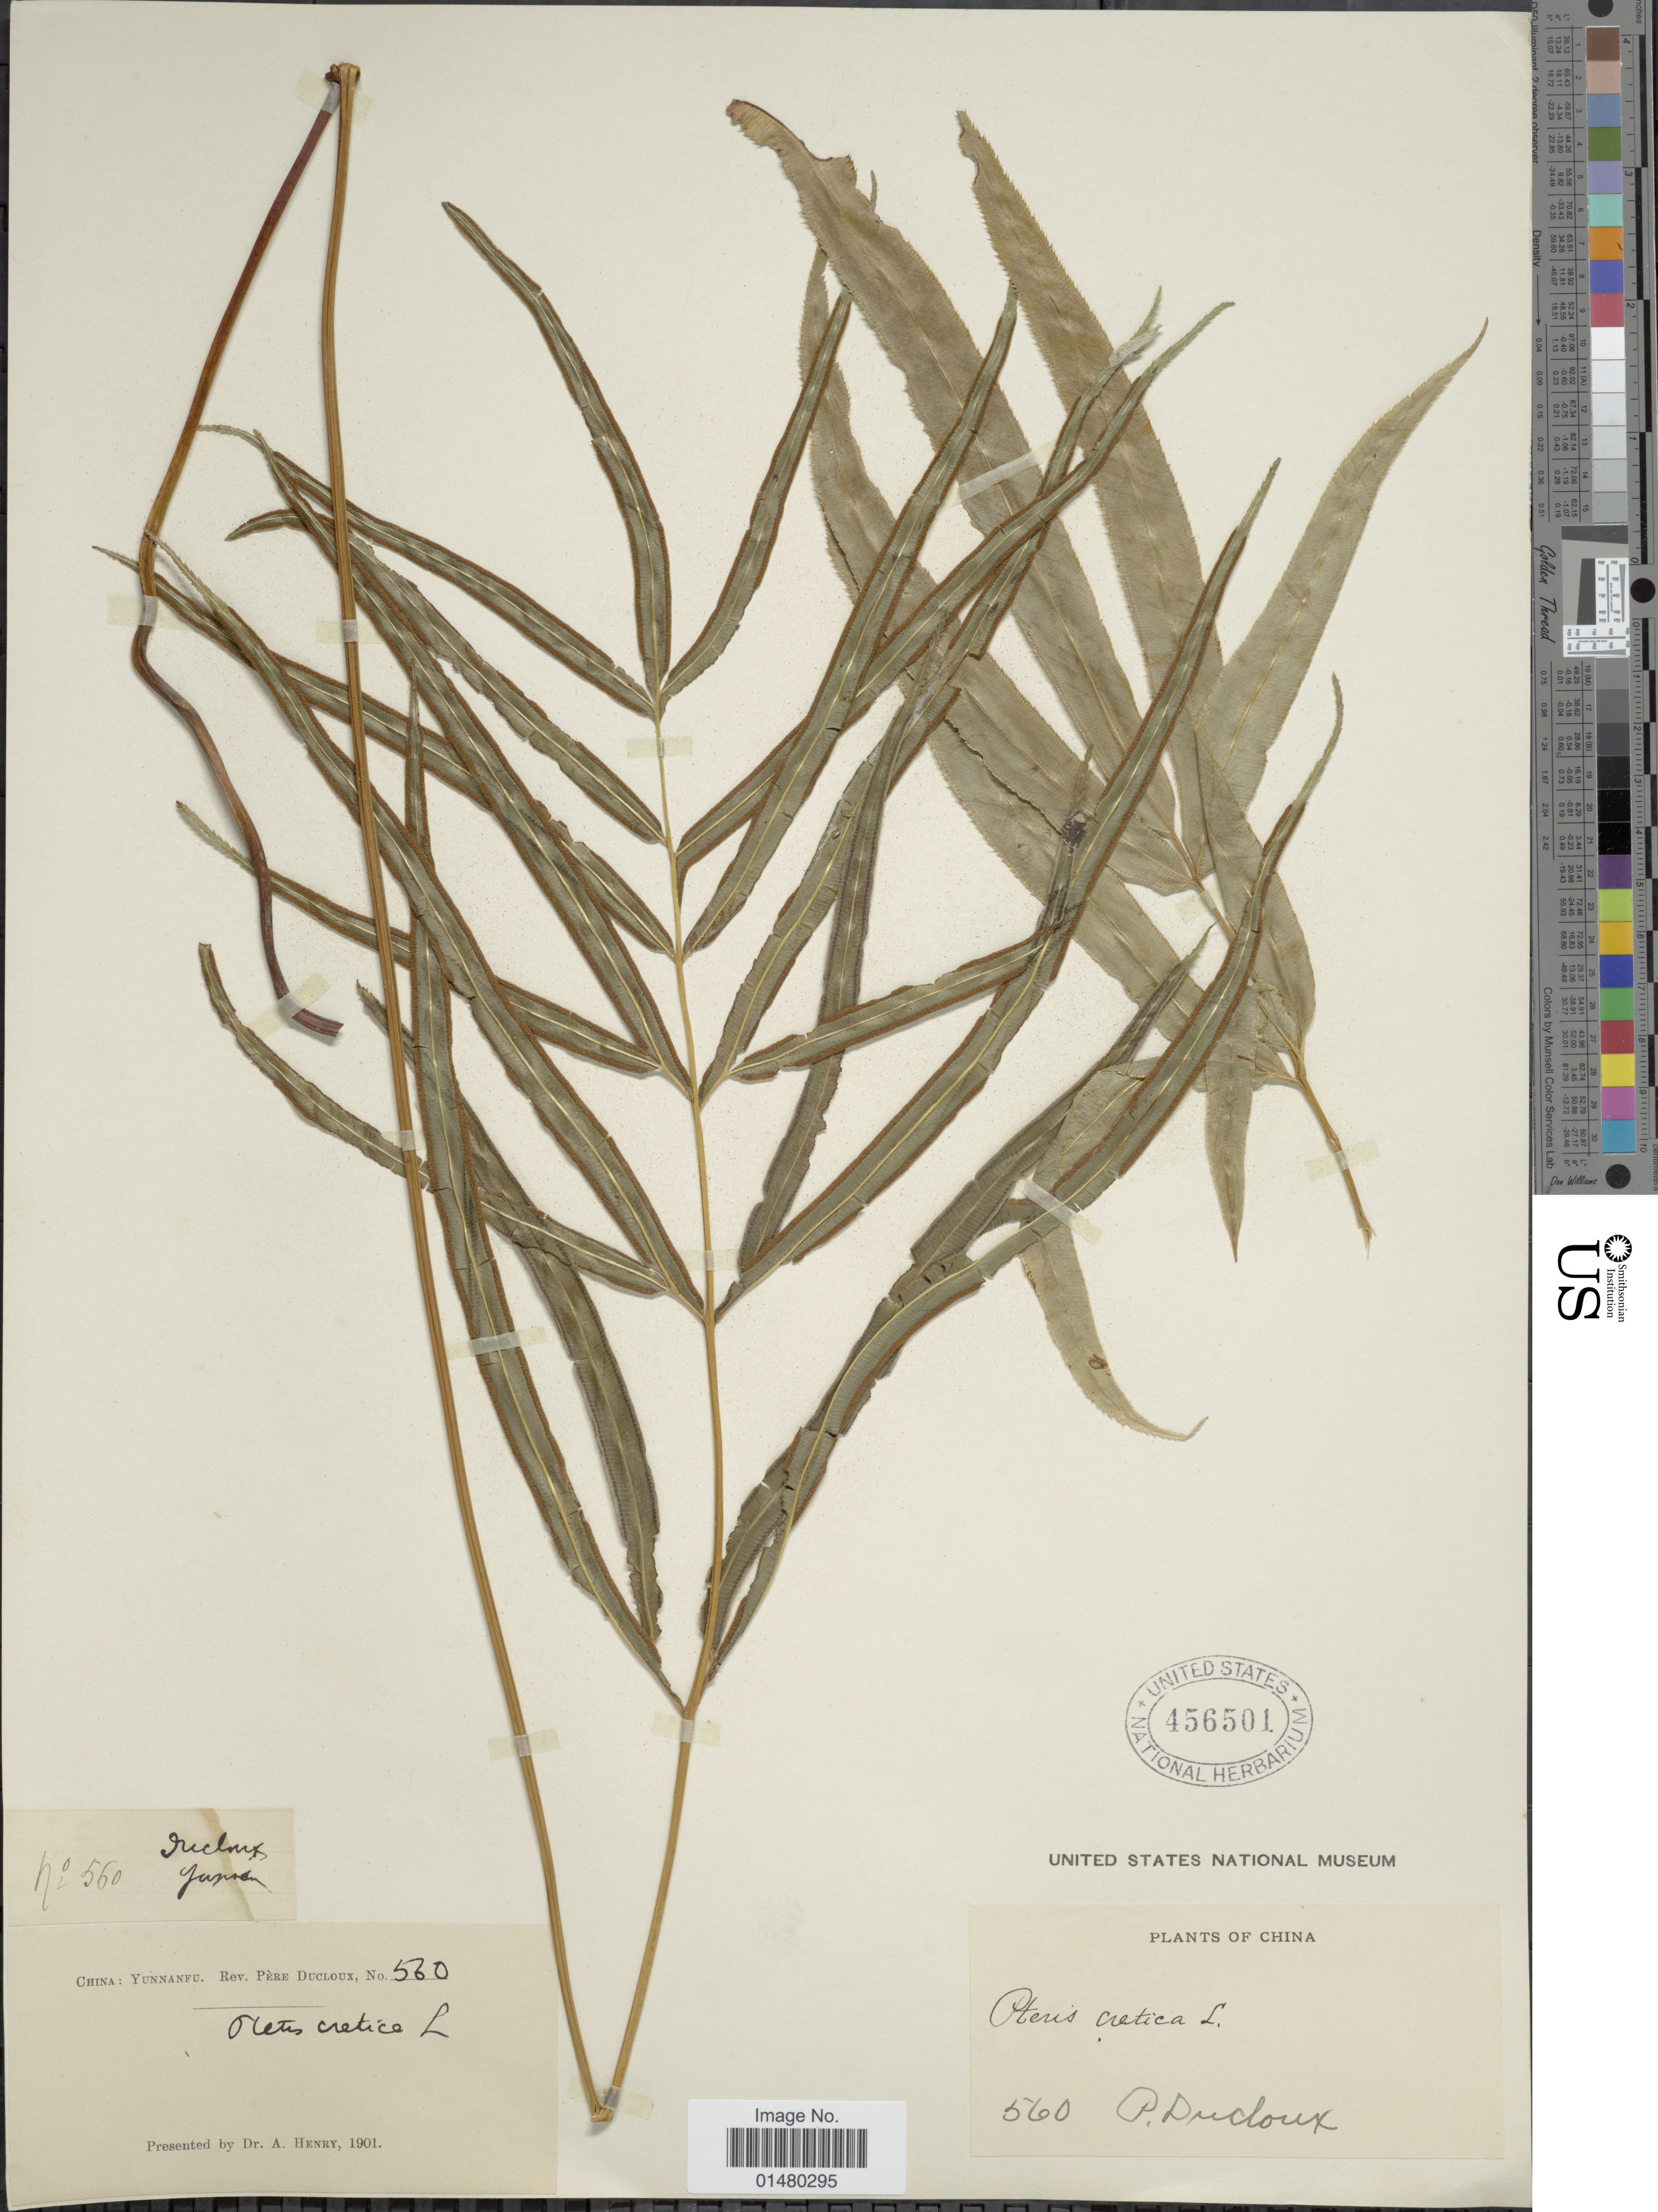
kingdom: Plantae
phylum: Tracheophyta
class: Polypodiopsida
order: Polypodiales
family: Pteridaceae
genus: Pteris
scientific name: Pteris cretica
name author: L.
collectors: F. Ducloux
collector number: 560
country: China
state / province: Yunnan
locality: Yunnanfu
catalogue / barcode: US 456501